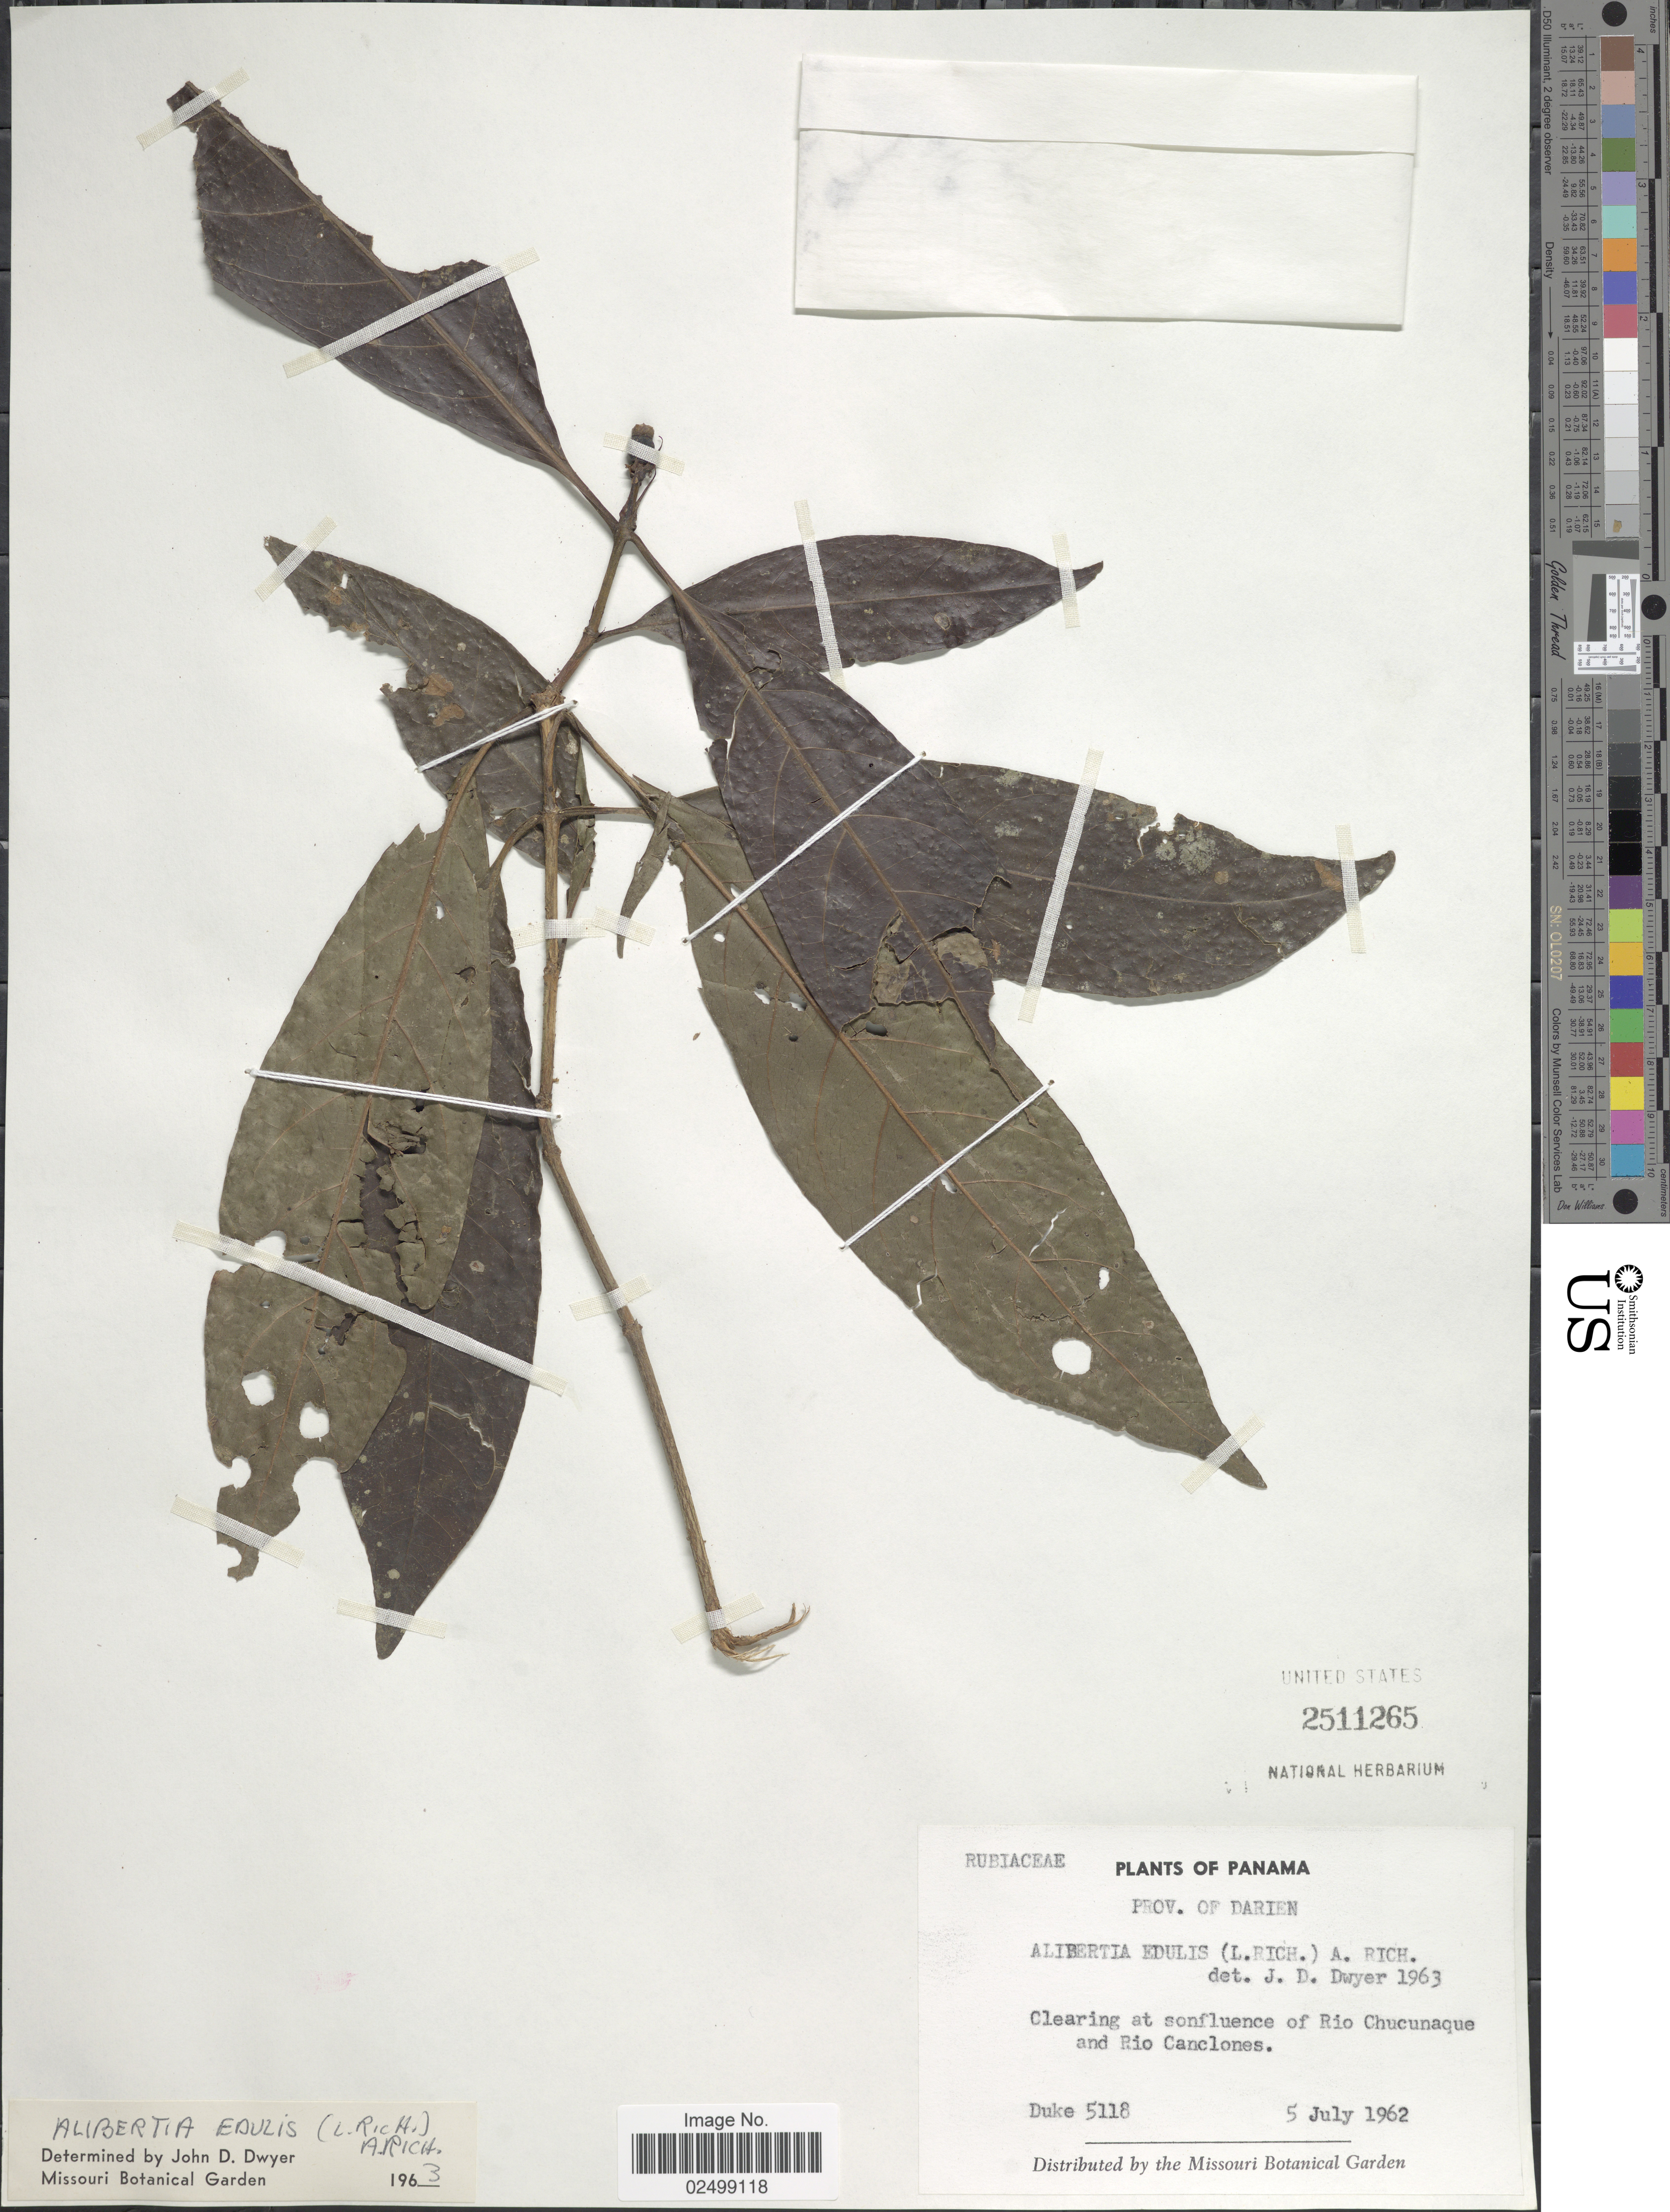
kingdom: Plantae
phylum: Tracheophyta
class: Magnoliopsida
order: Gentianales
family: Rubiaceae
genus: Alibertia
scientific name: Alibertia edulis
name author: (Rich.) A. Rich. ex DC.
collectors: -. Duke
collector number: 5118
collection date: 1962-07-05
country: Panama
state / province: Darién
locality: Prov. of Darien. Clearing at sonfluence of Rio Chucunaque and Rio Canclones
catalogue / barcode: US 2511265